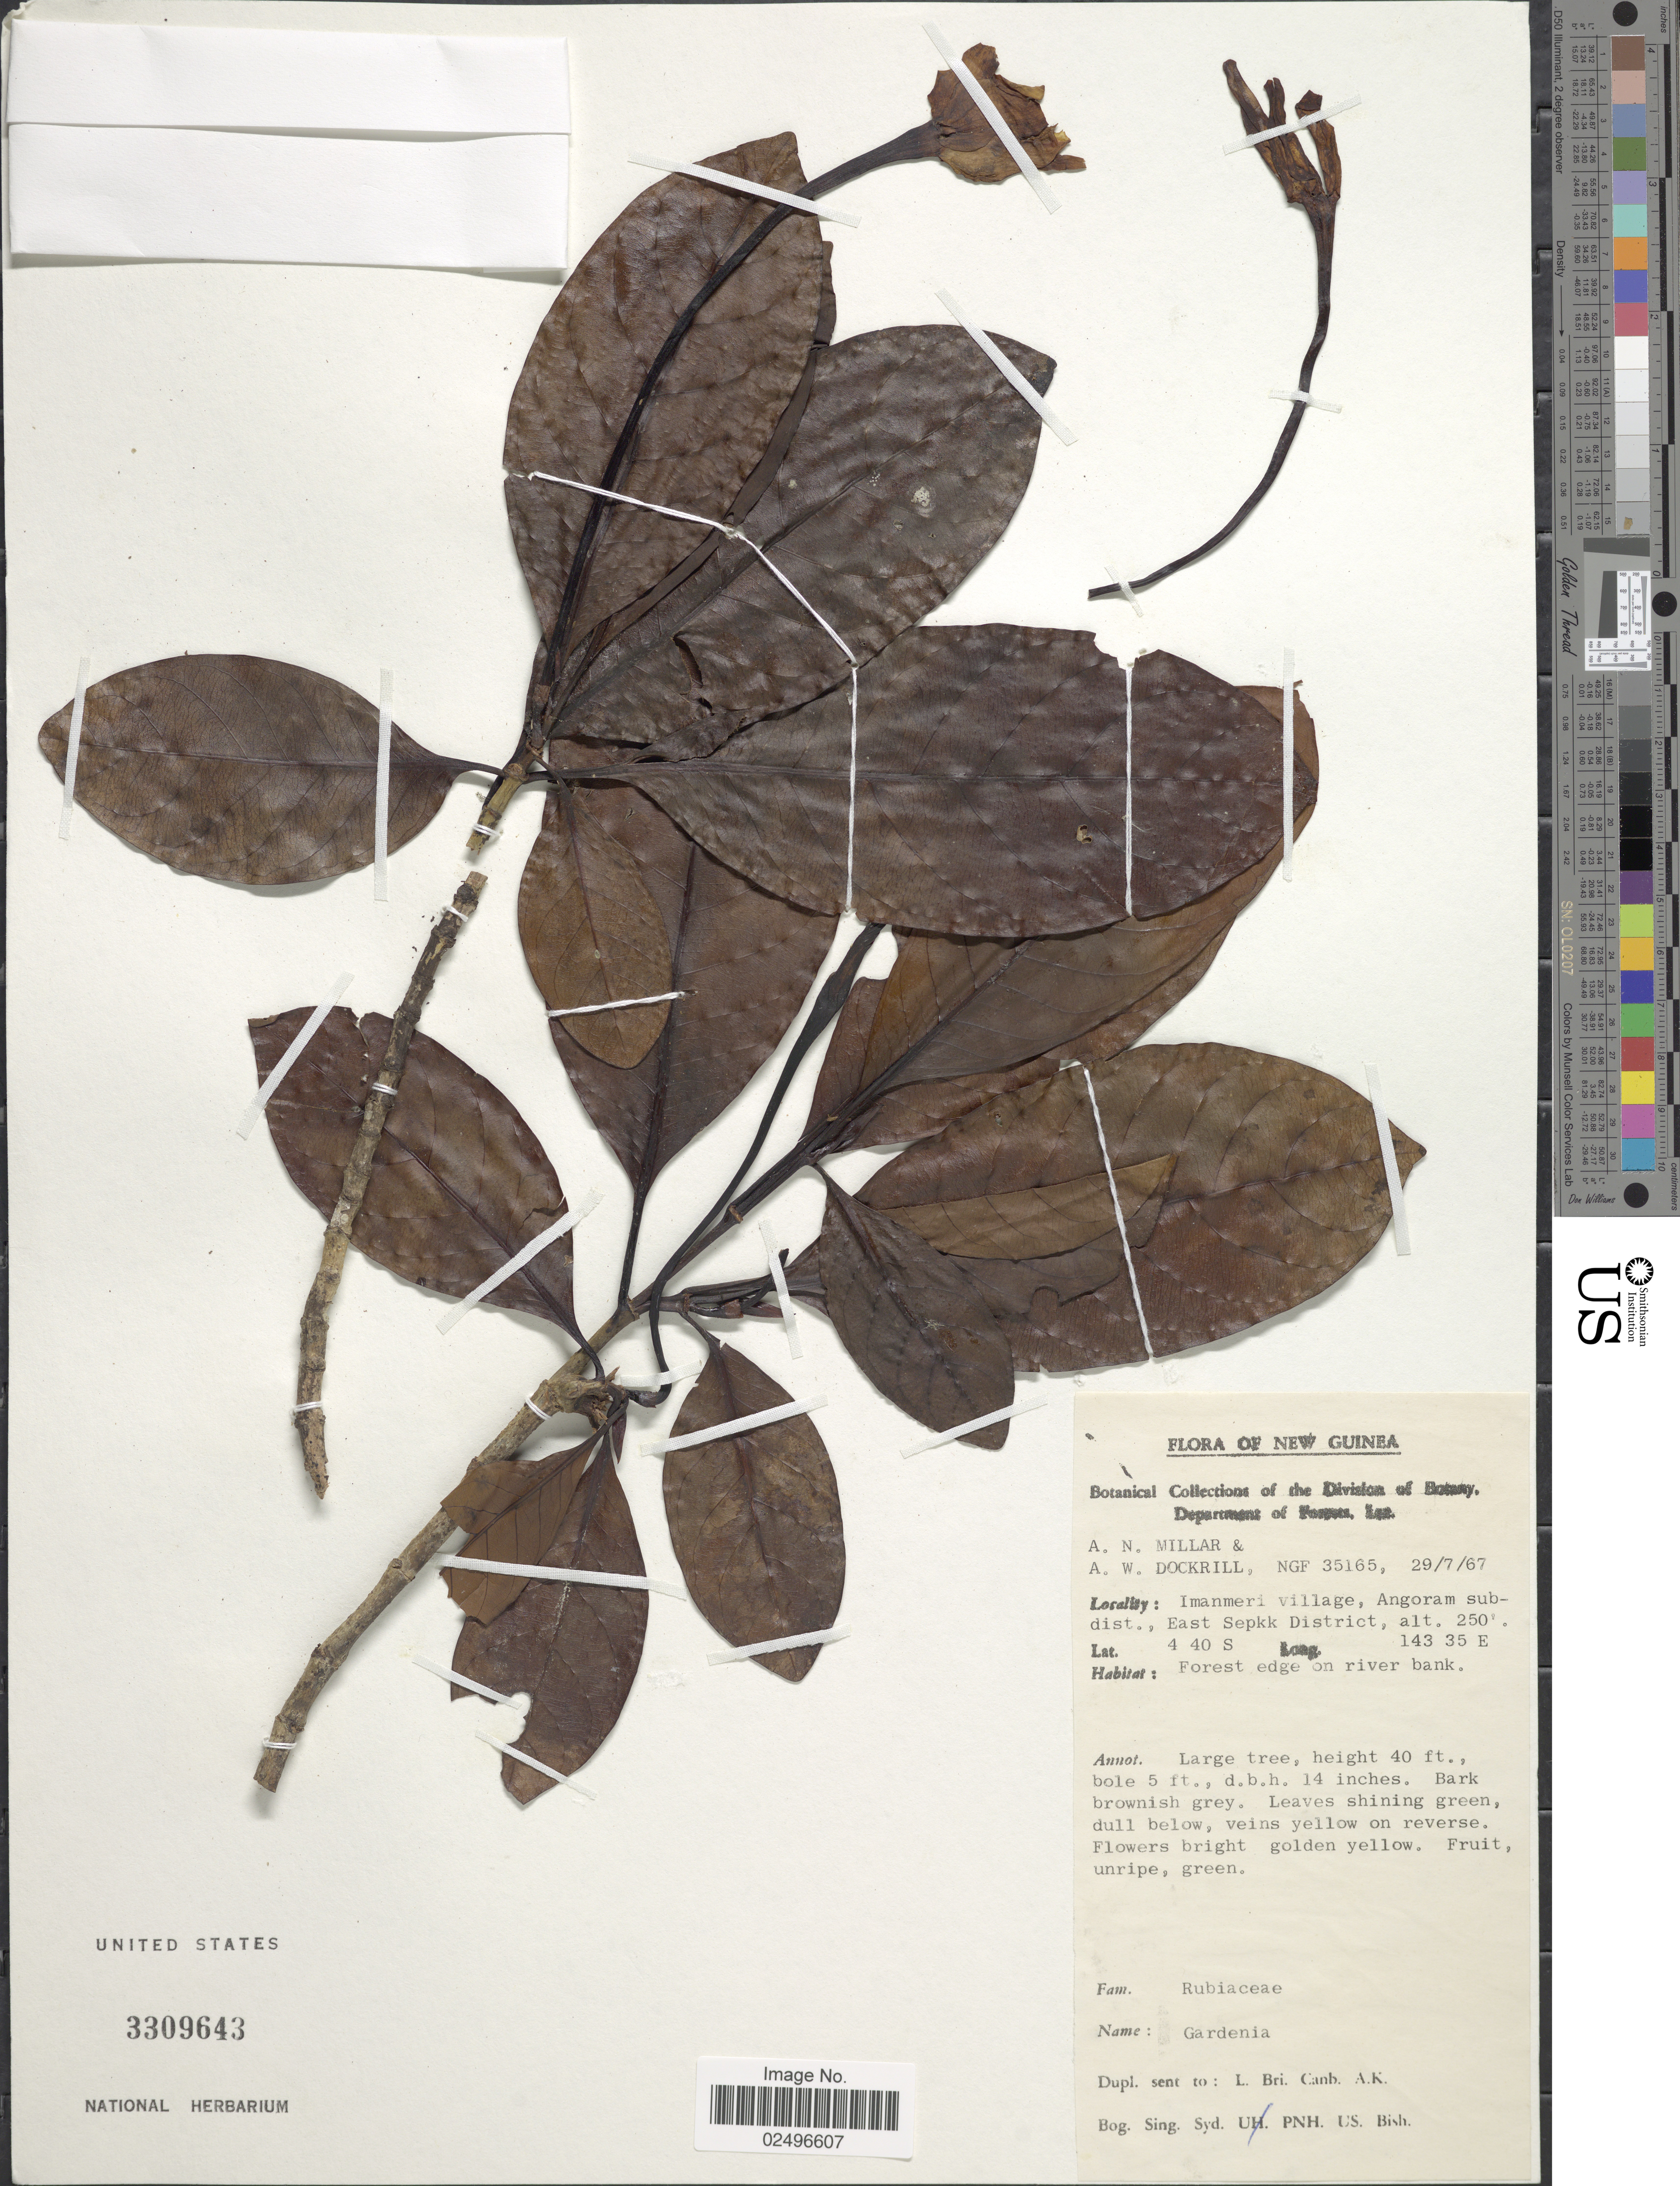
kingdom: Plantae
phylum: Tracheophyta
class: Magnoliopsida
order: Gentianales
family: Rubiaceae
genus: Gardenia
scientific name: Gardenia sp.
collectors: A. Millar & A. Dockrill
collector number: NGF 35165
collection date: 1967-07-29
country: Papua New Guinea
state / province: East Sepik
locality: New Guinea. Imanmeri village, Angoram subdistrict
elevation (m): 76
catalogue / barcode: US 3309643